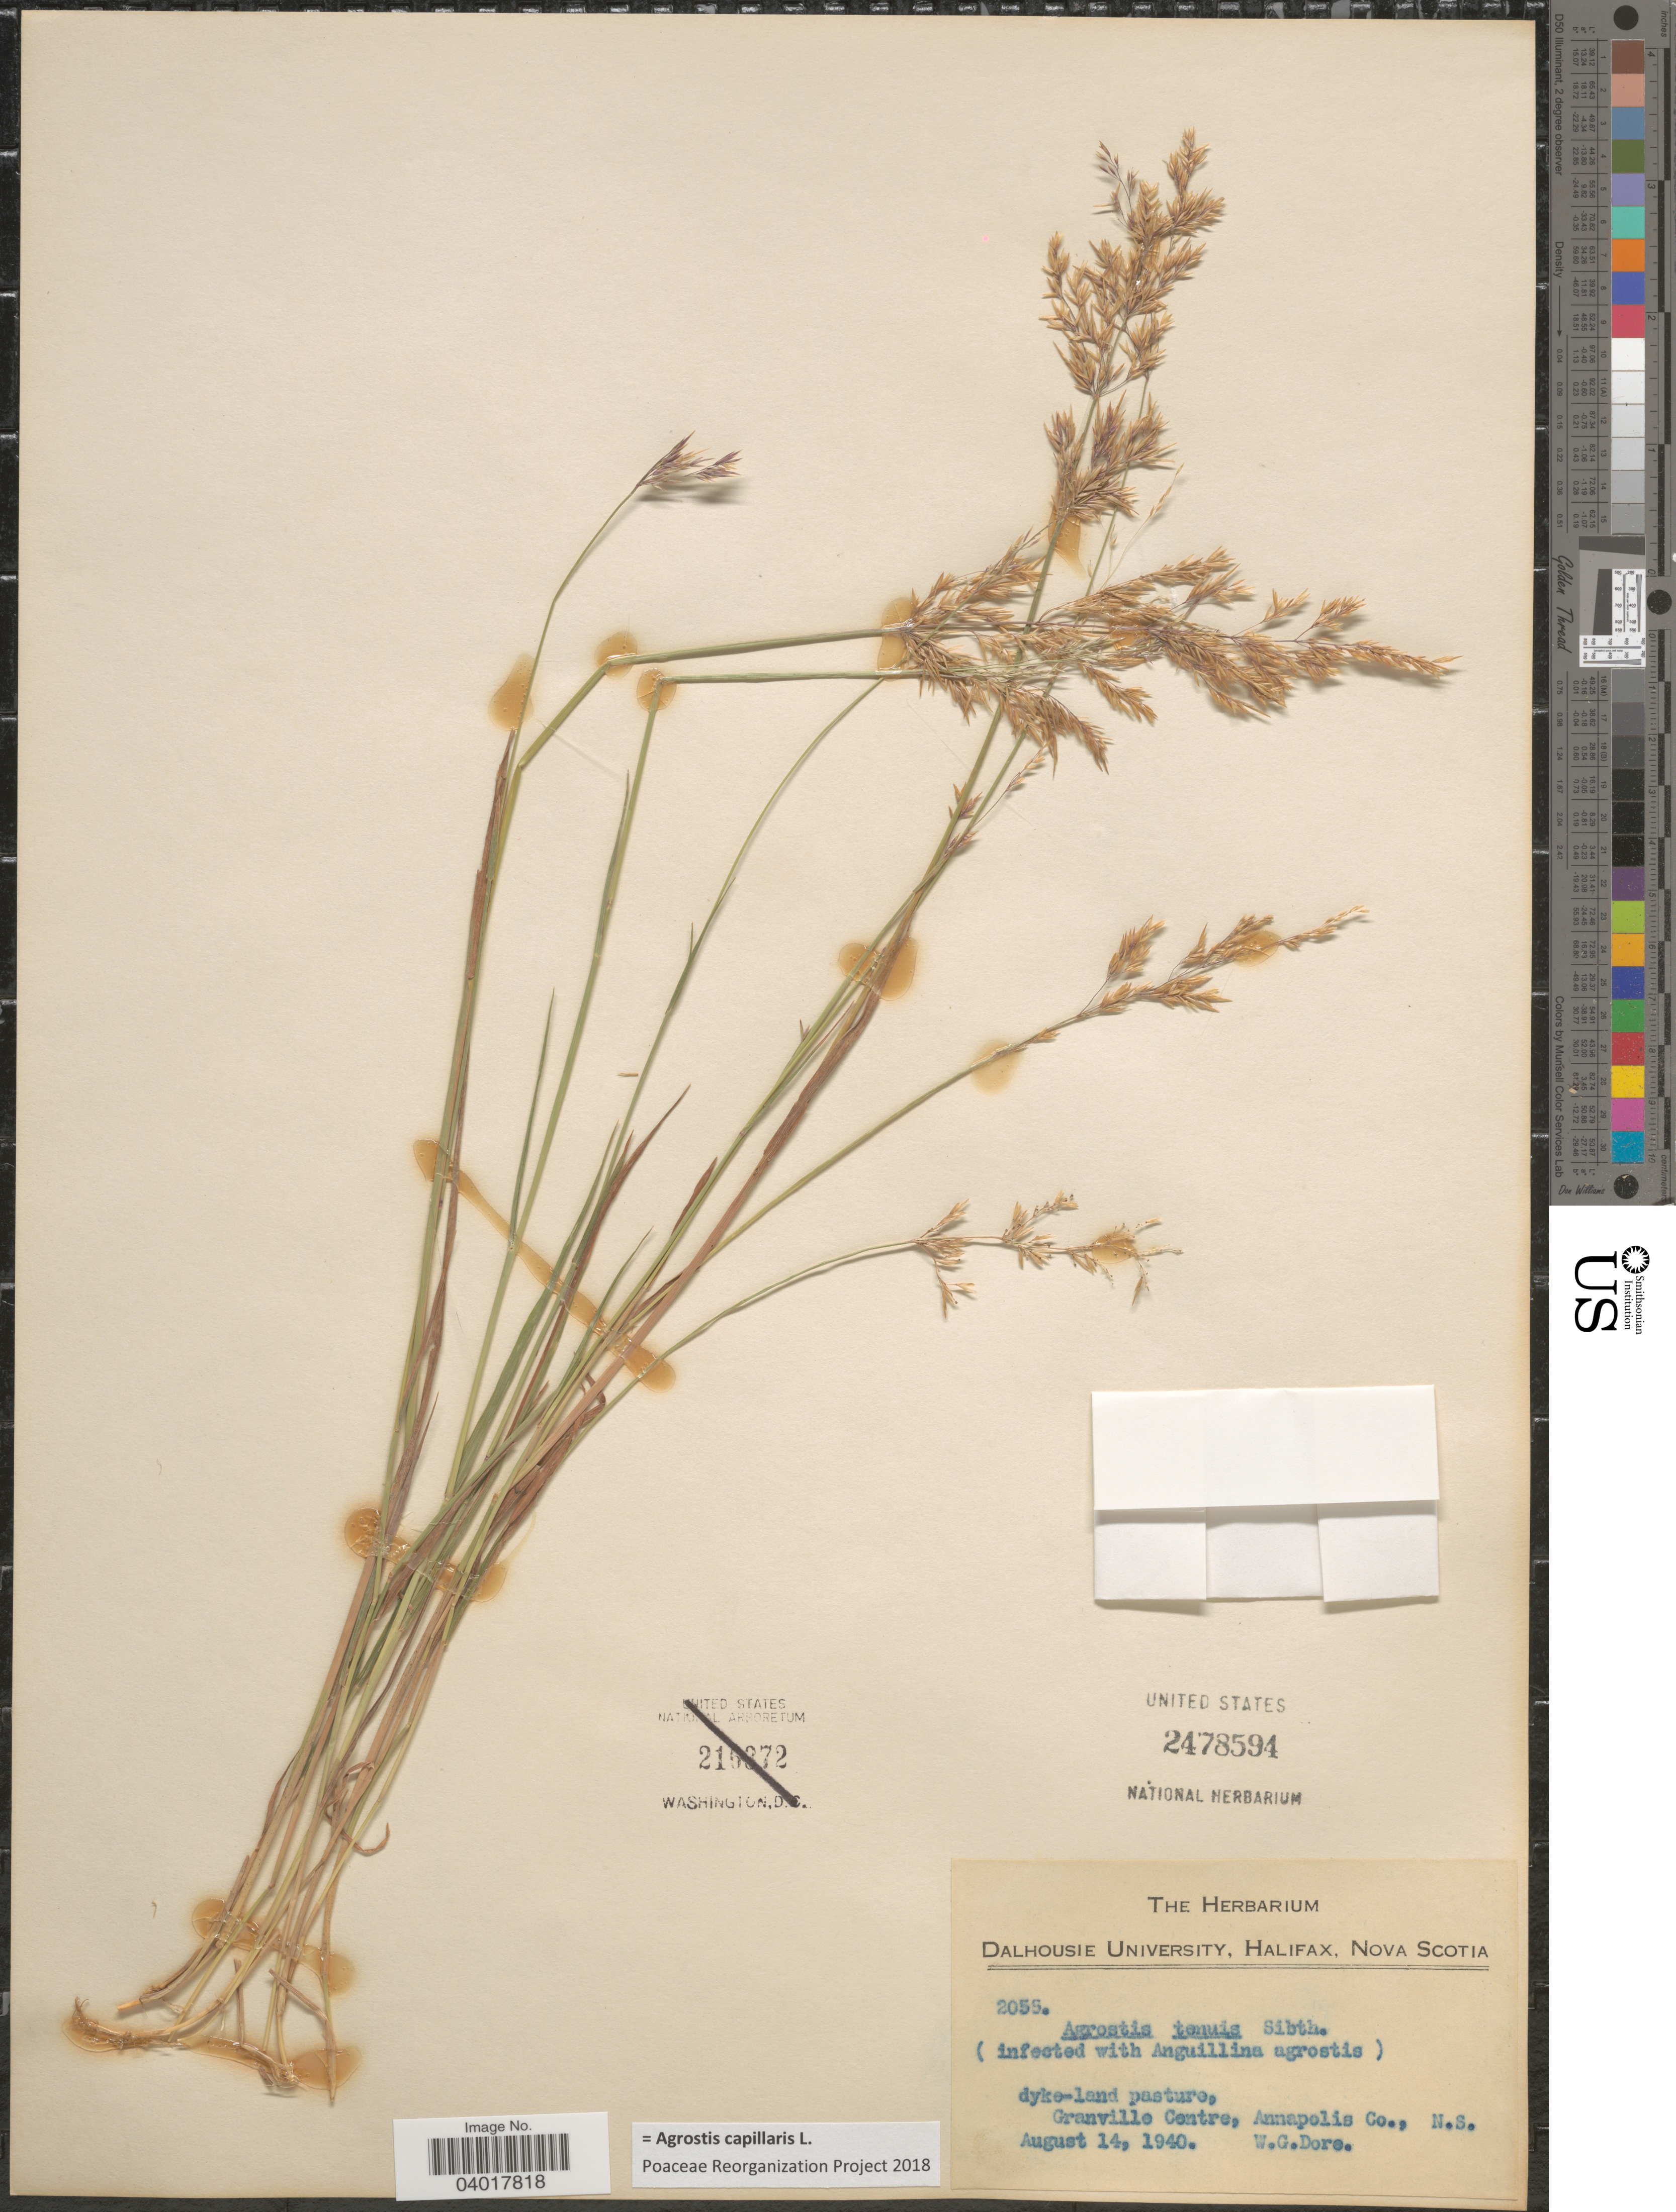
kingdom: Plantae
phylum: Tracheophyta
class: Liliopsida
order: Poales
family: Poaceae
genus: Agrostis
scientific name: Agrostis capillaris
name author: L.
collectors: W. Dore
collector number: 2055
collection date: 1940-08-14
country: Canada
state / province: Nova Scotia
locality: Dyke-land pasture, Granville Centre, Annapolis Co.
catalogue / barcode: US 2478594